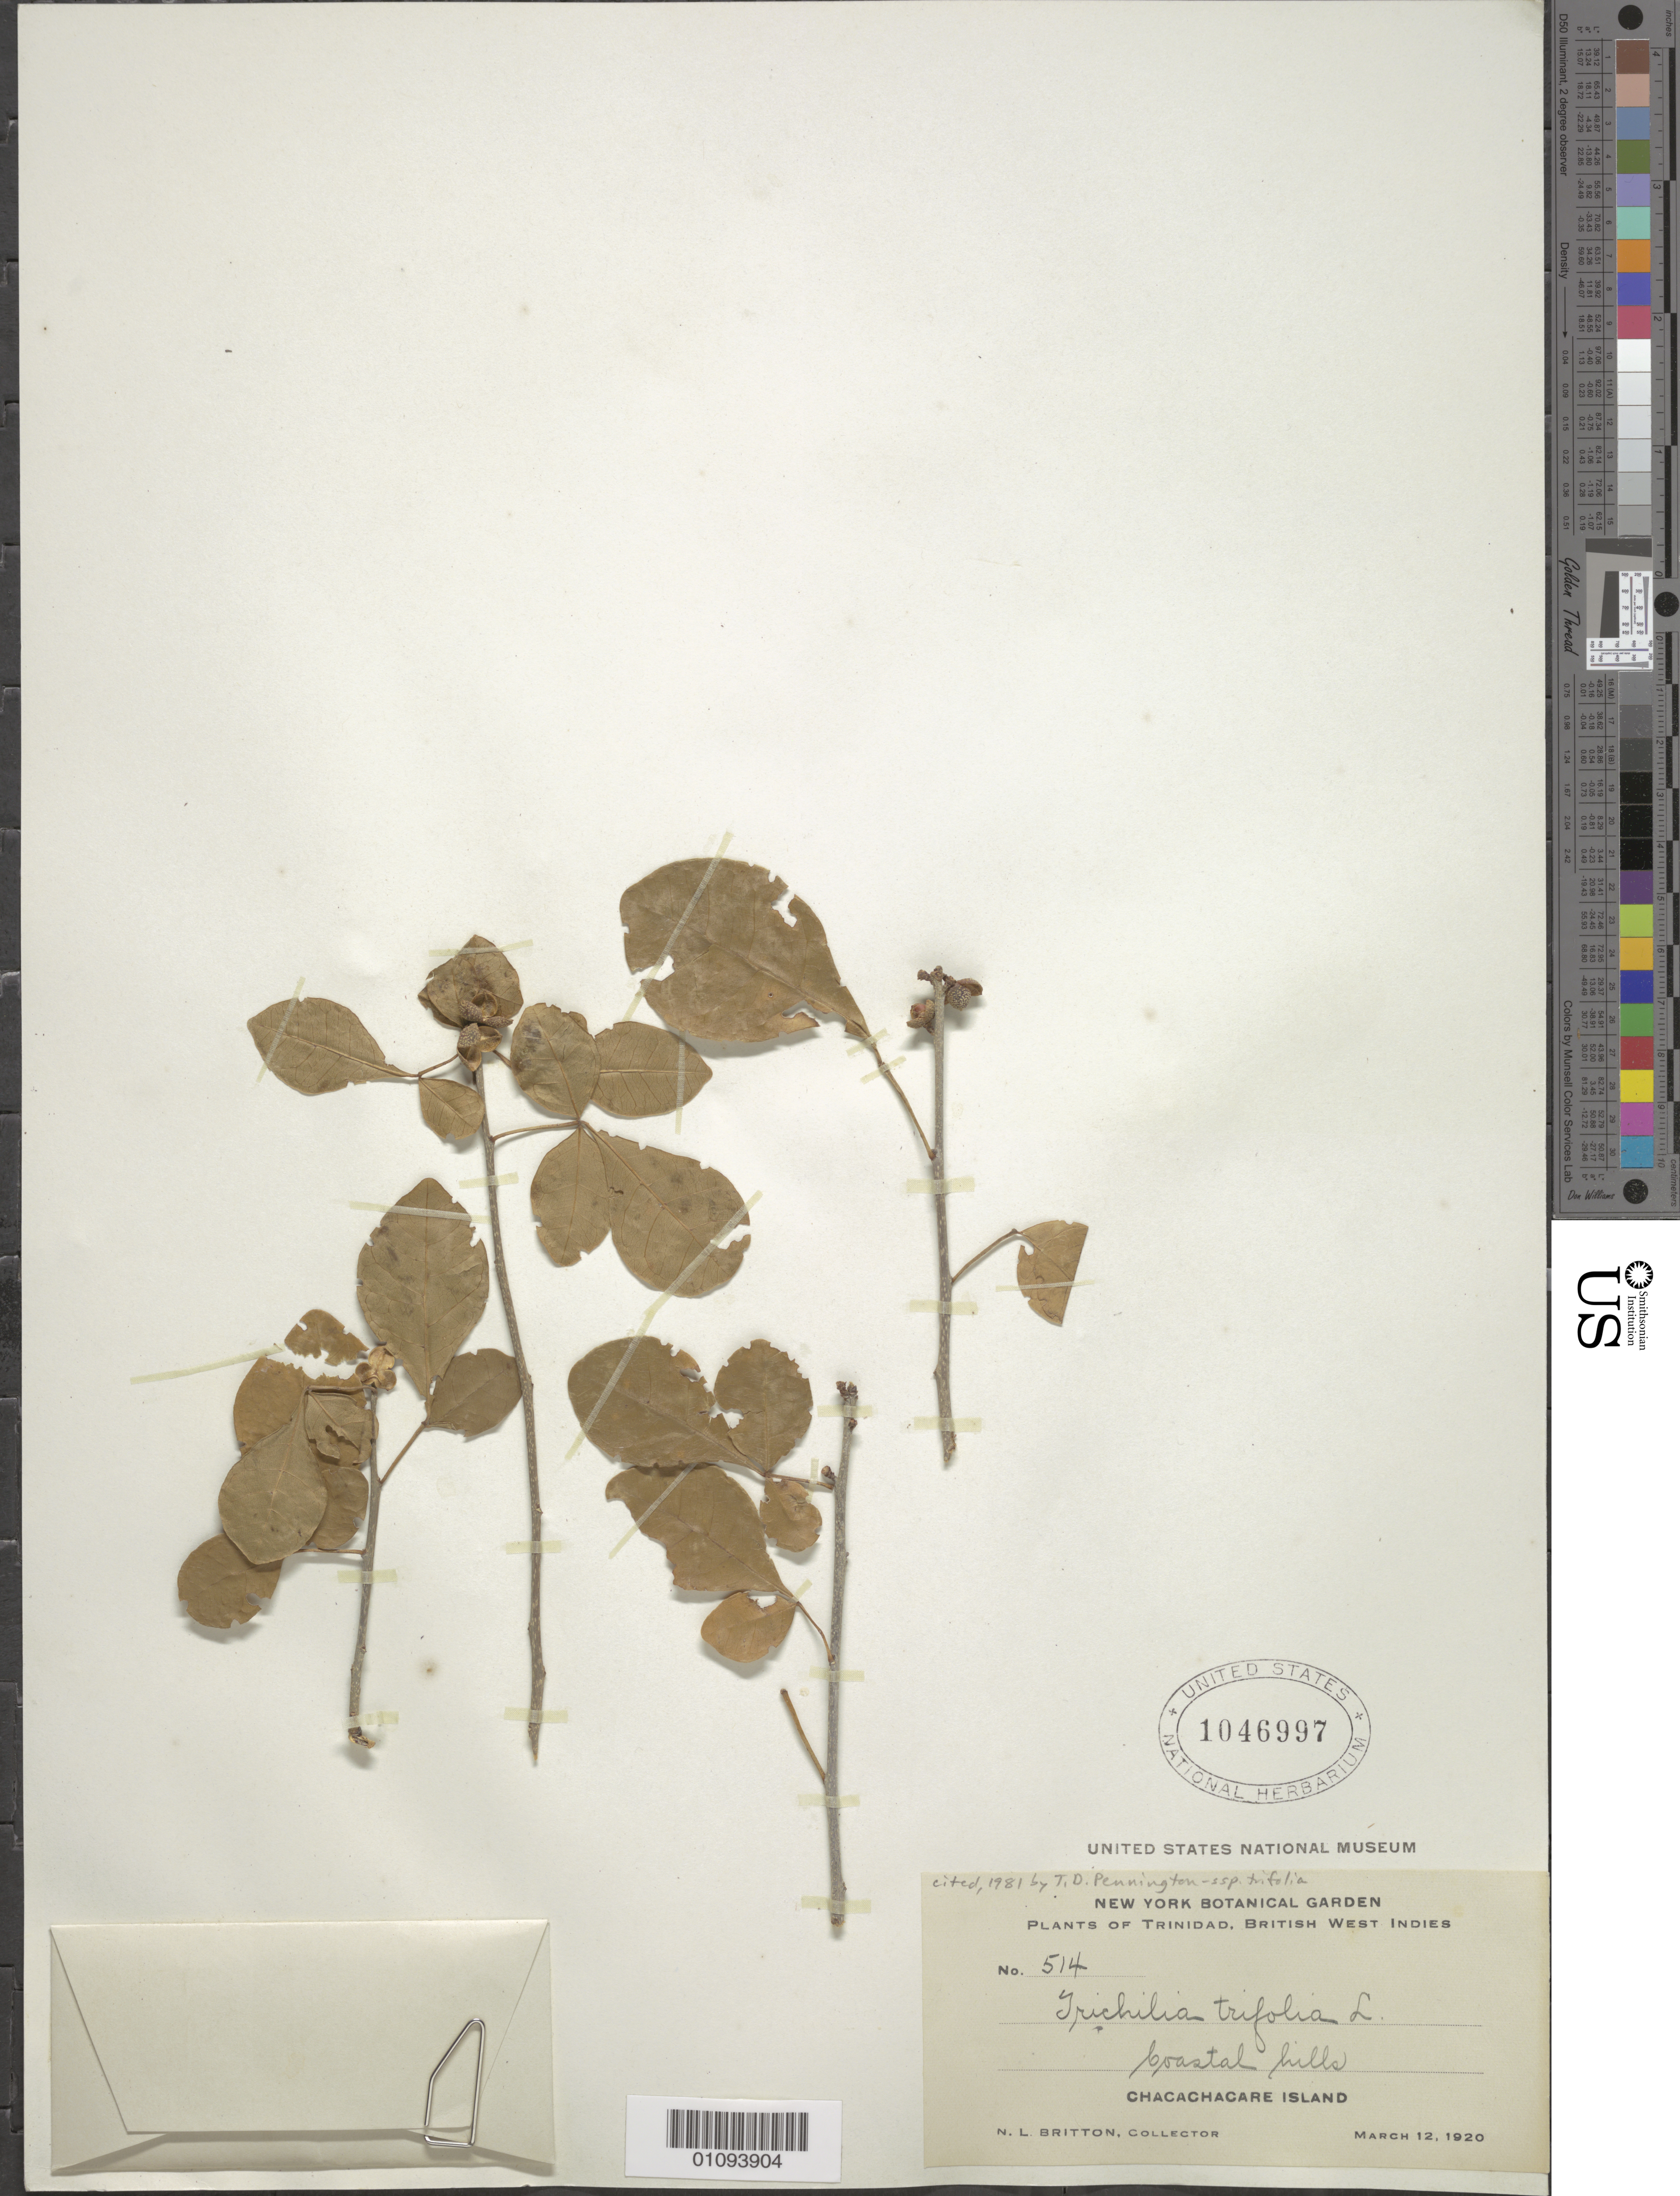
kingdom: Plantae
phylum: Tracheophyta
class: Magnoliopsida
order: Sapindales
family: Meliaceae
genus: Trichilia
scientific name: Trichilia trifolia subsp. trifolia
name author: L.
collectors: N. Britton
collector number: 514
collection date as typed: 12 Mar 1920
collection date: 1920-03-12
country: Trinidad and Tobago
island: Chacachacare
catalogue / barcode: US 1046997